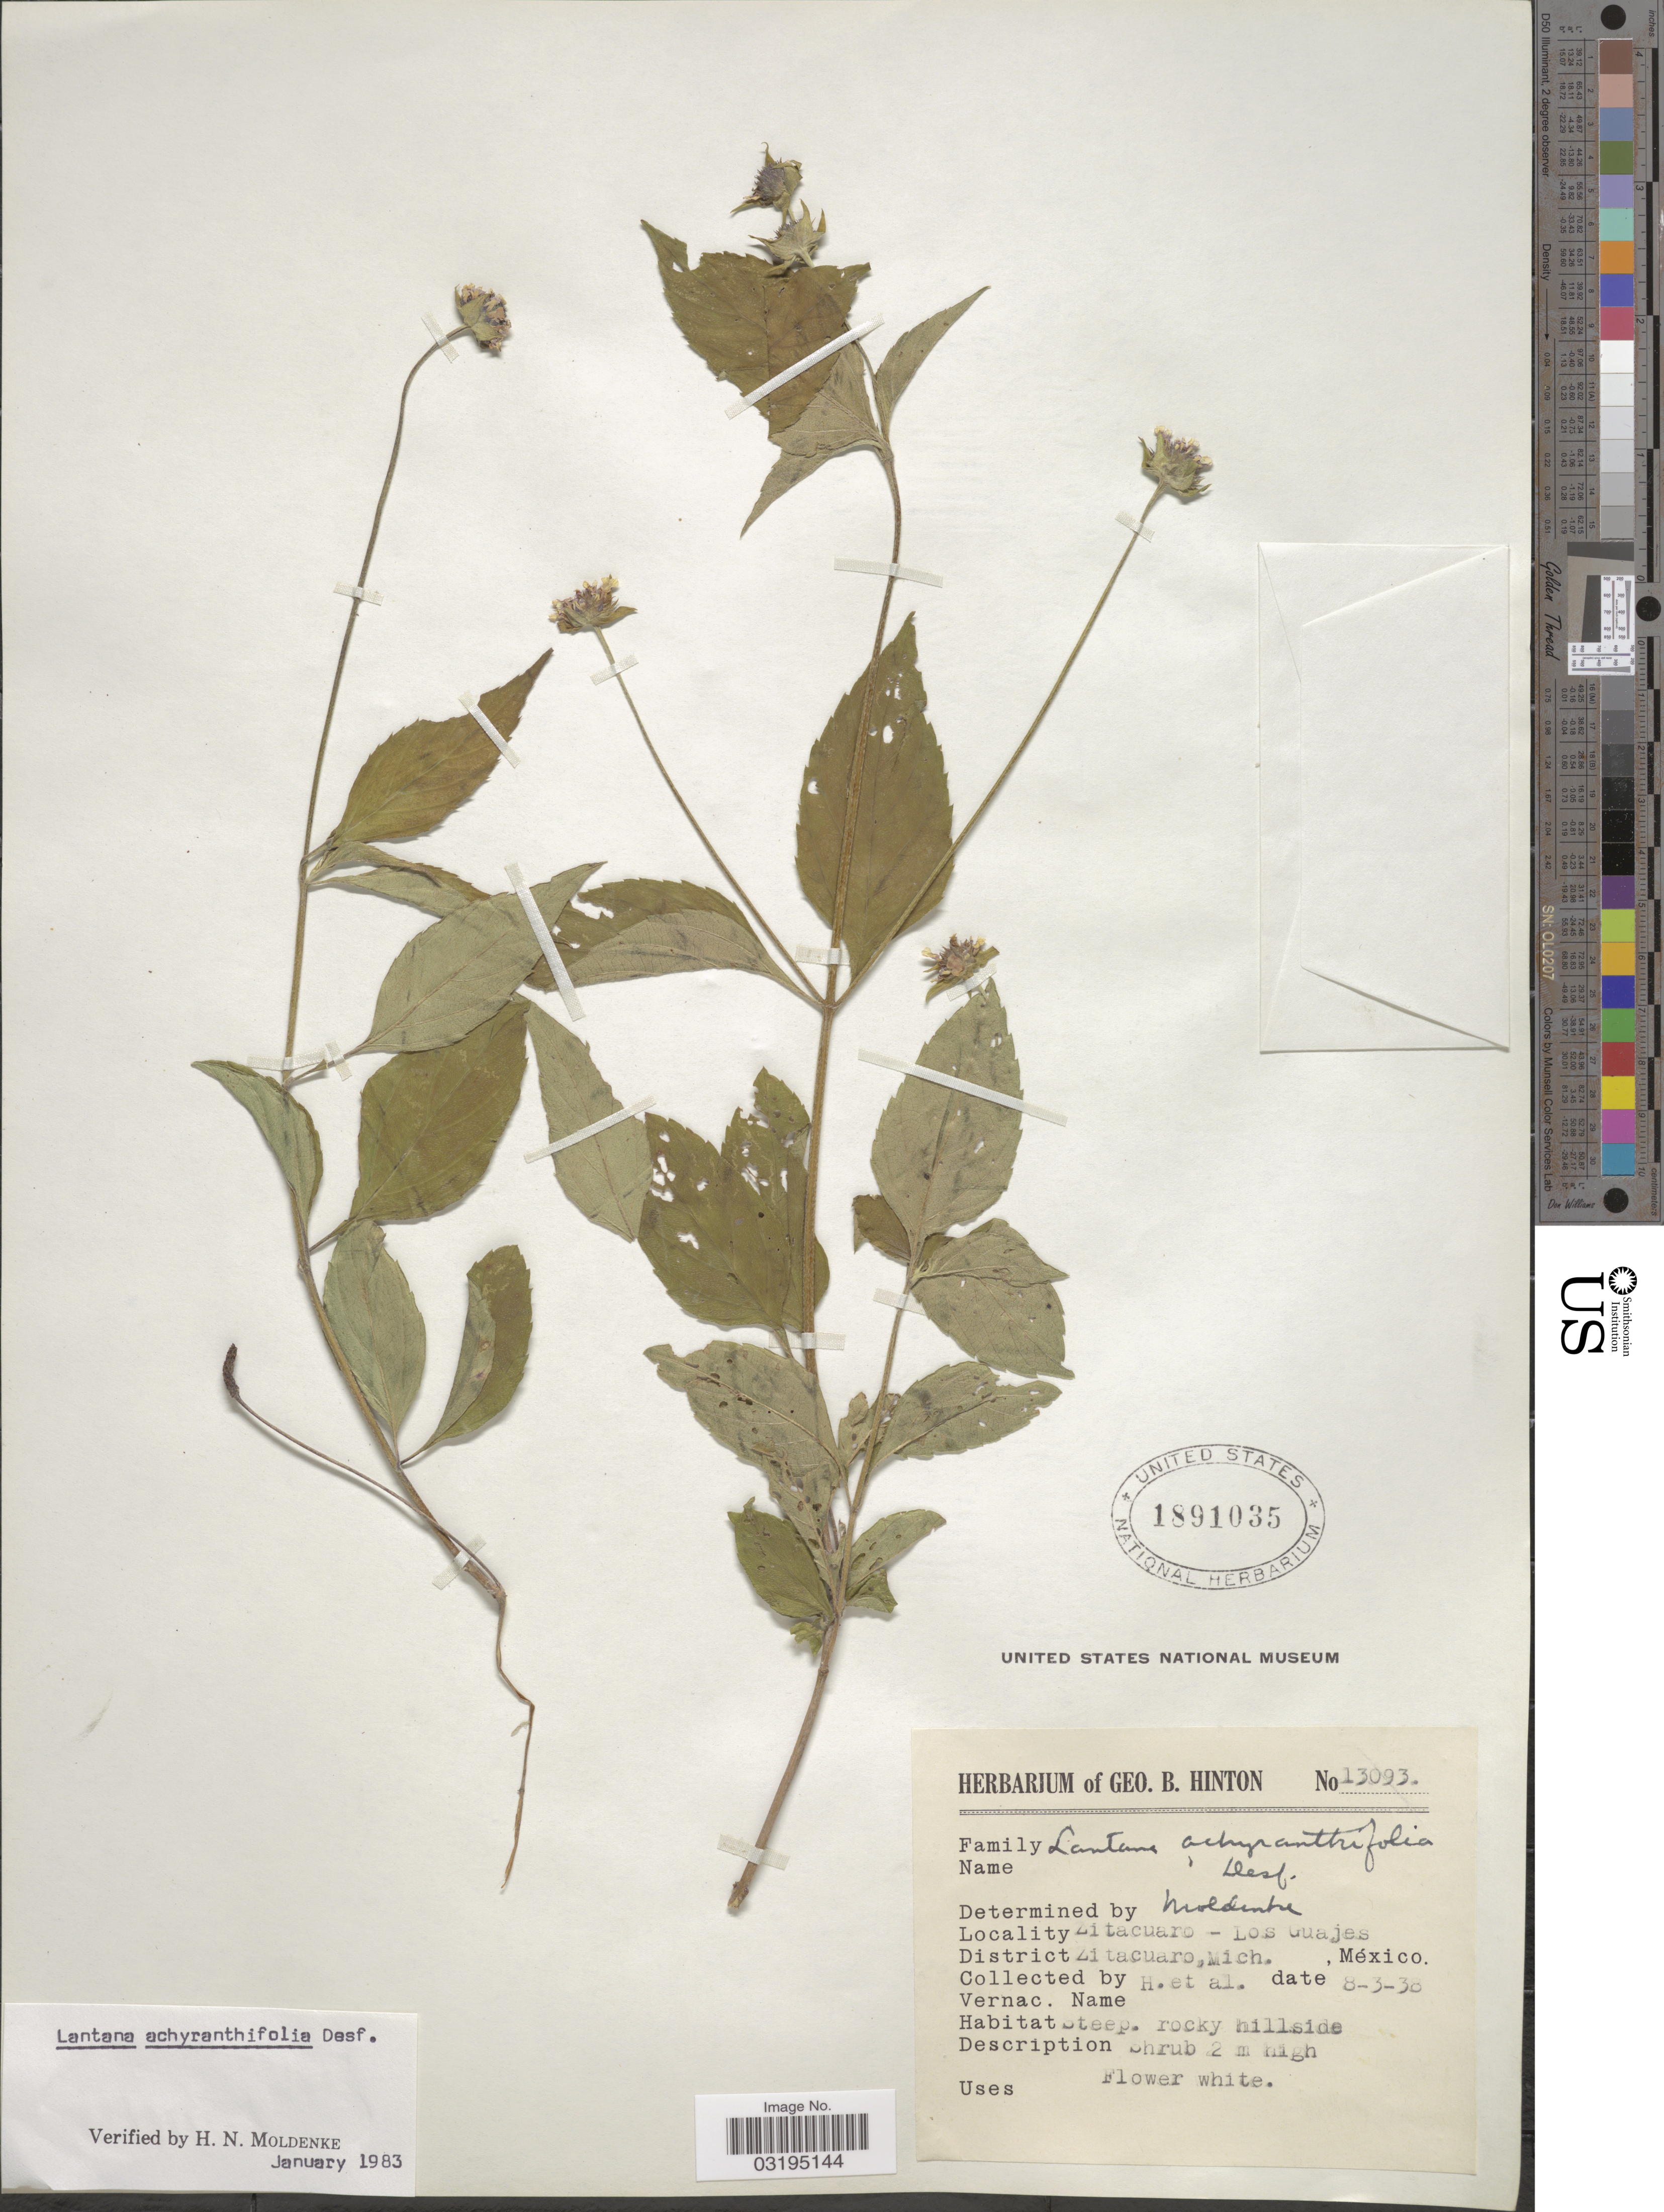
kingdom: Plantae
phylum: Tracheophyta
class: Magnoliopsida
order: Lamiales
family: Verbenaceae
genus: Lantana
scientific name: Lantana achyranthifolia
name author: Desf.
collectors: G. B. Hinton & et al.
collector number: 13093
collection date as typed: Transcribed d/m/y: 8/3/38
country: Mexico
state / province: Michoacán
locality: Zitacuaro - Los Guajes. District Zitacuaro.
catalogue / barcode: US 1891035